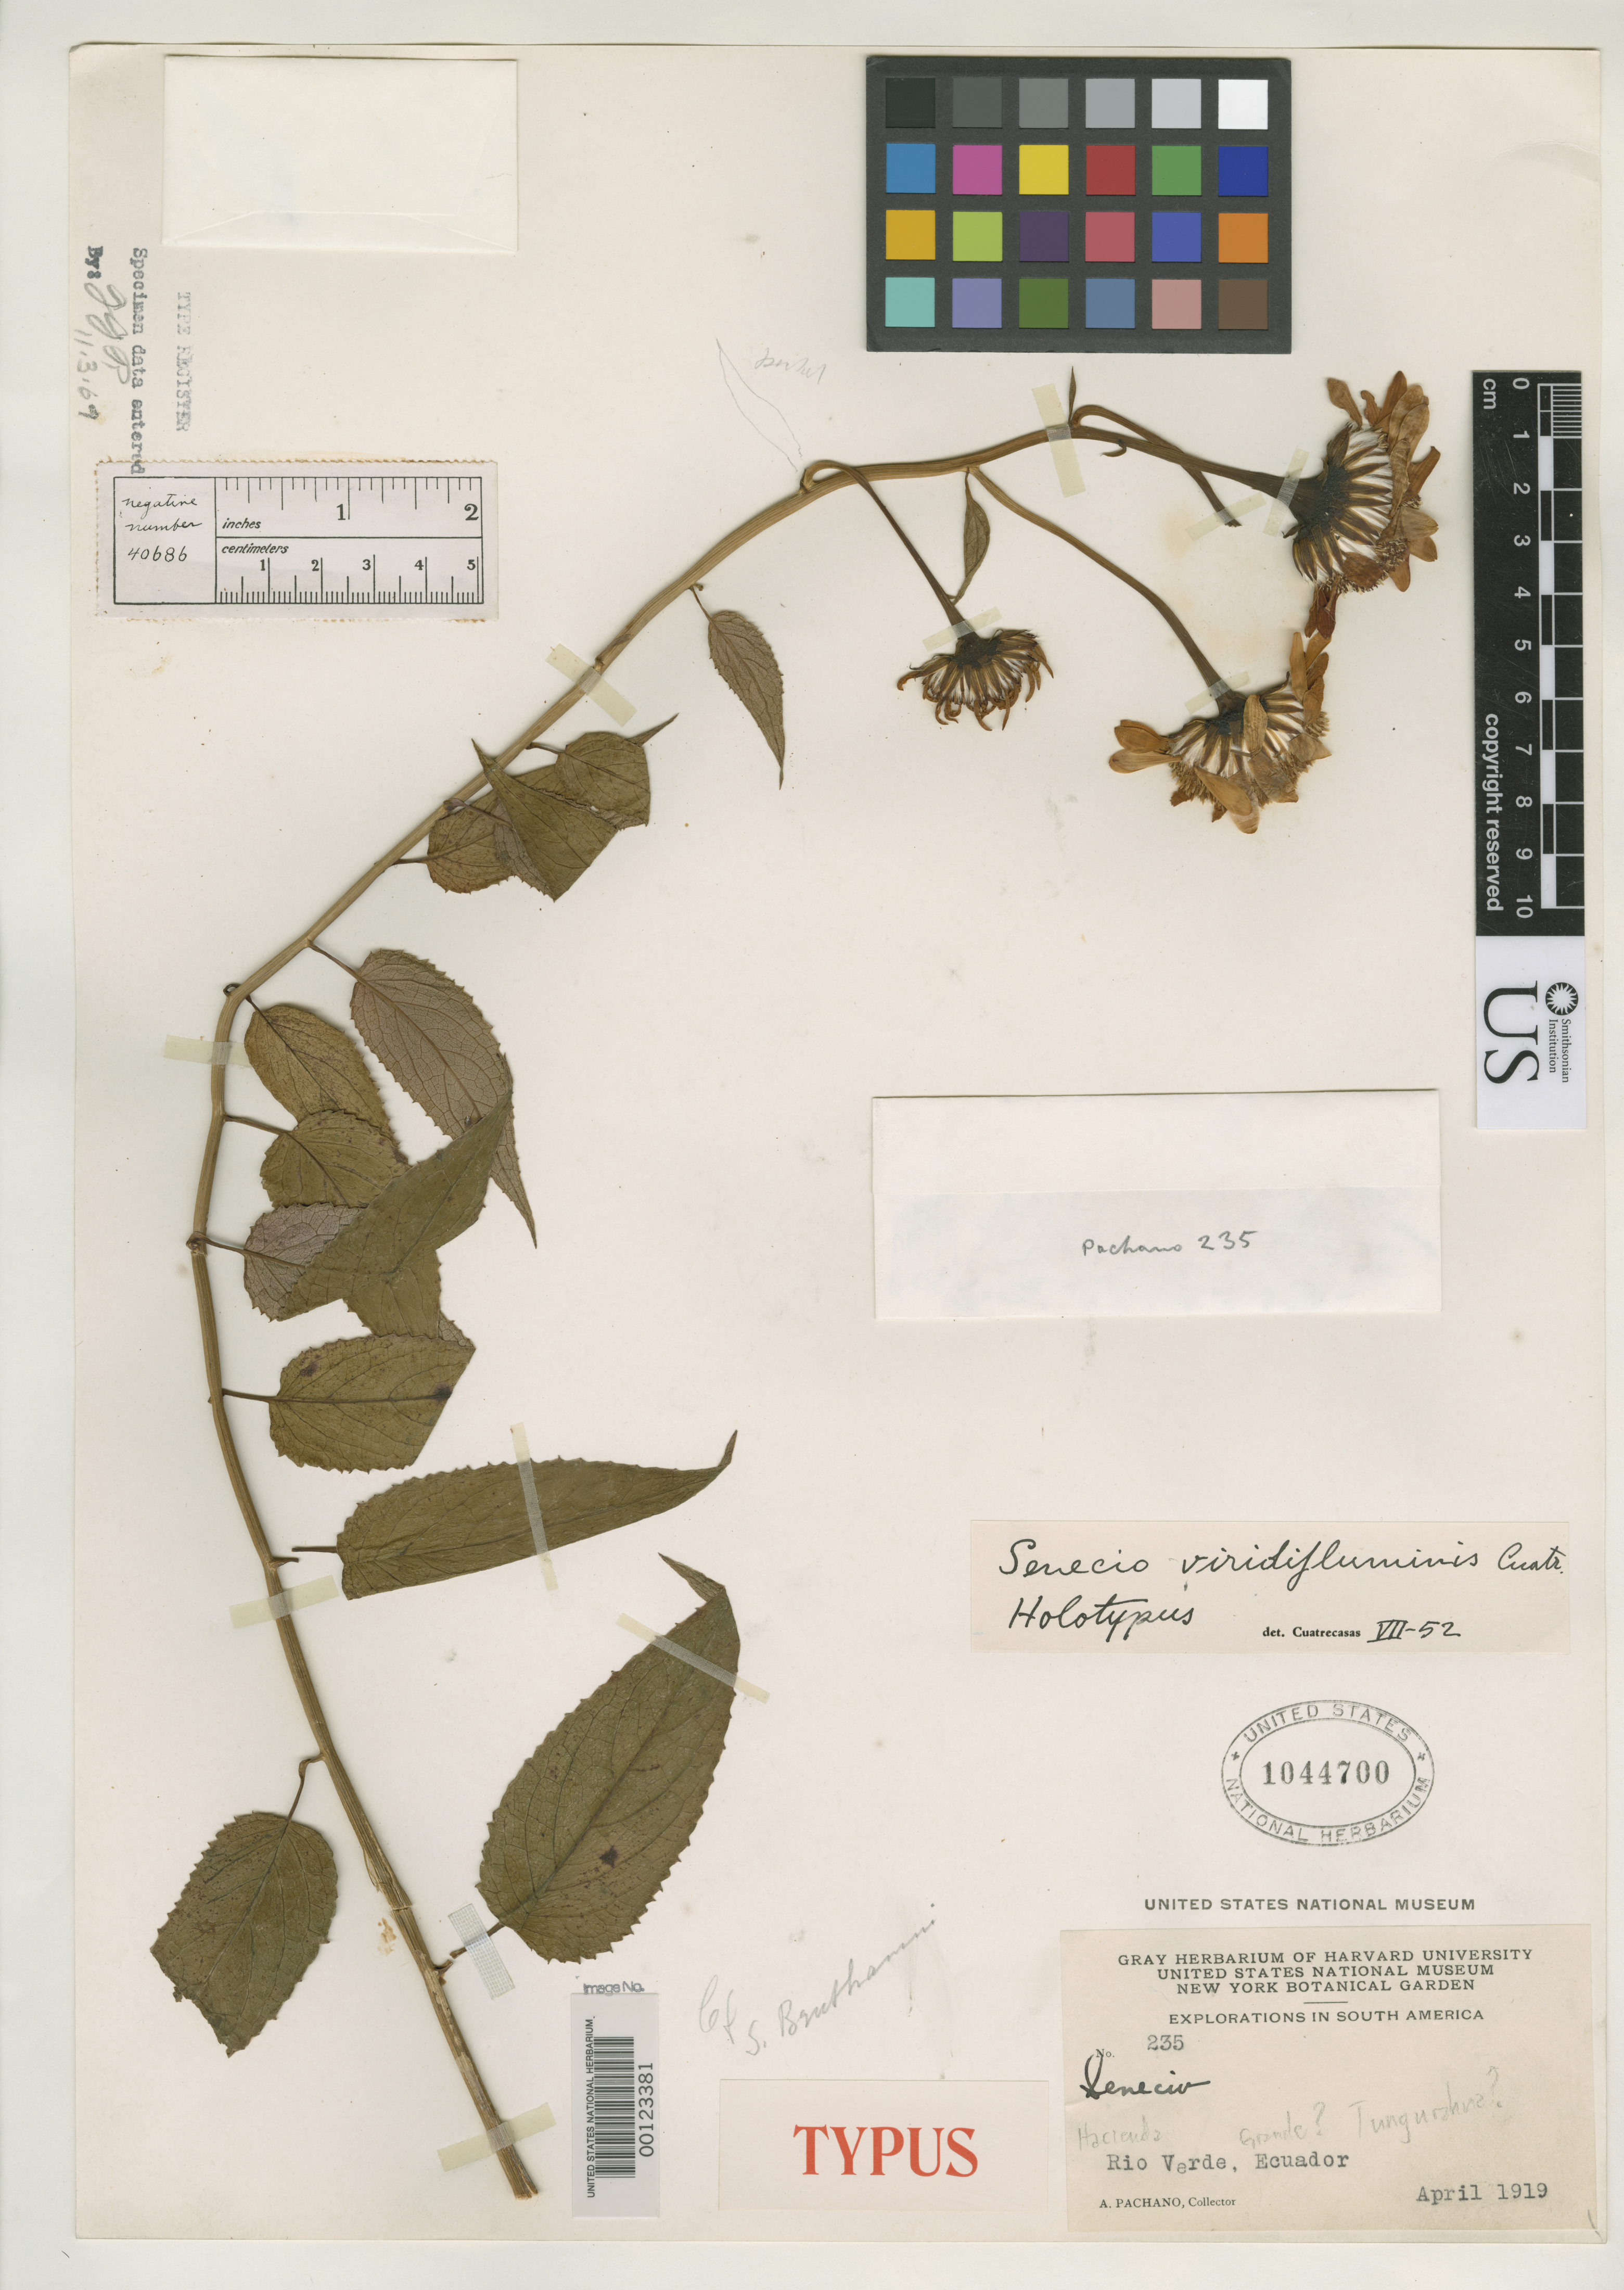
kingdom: Plantae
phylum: Tracheophyta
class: Magnoliopsida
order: Asterales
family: Asteraceae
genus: Senecio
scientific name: Senecio viridifluminis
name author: Cuatrec.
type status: Holotype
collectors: A. Pachano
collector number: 235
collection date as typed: Apr 1919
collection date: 1919-04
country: Ecuador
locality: Rio Verde.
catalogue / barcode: US 1044700